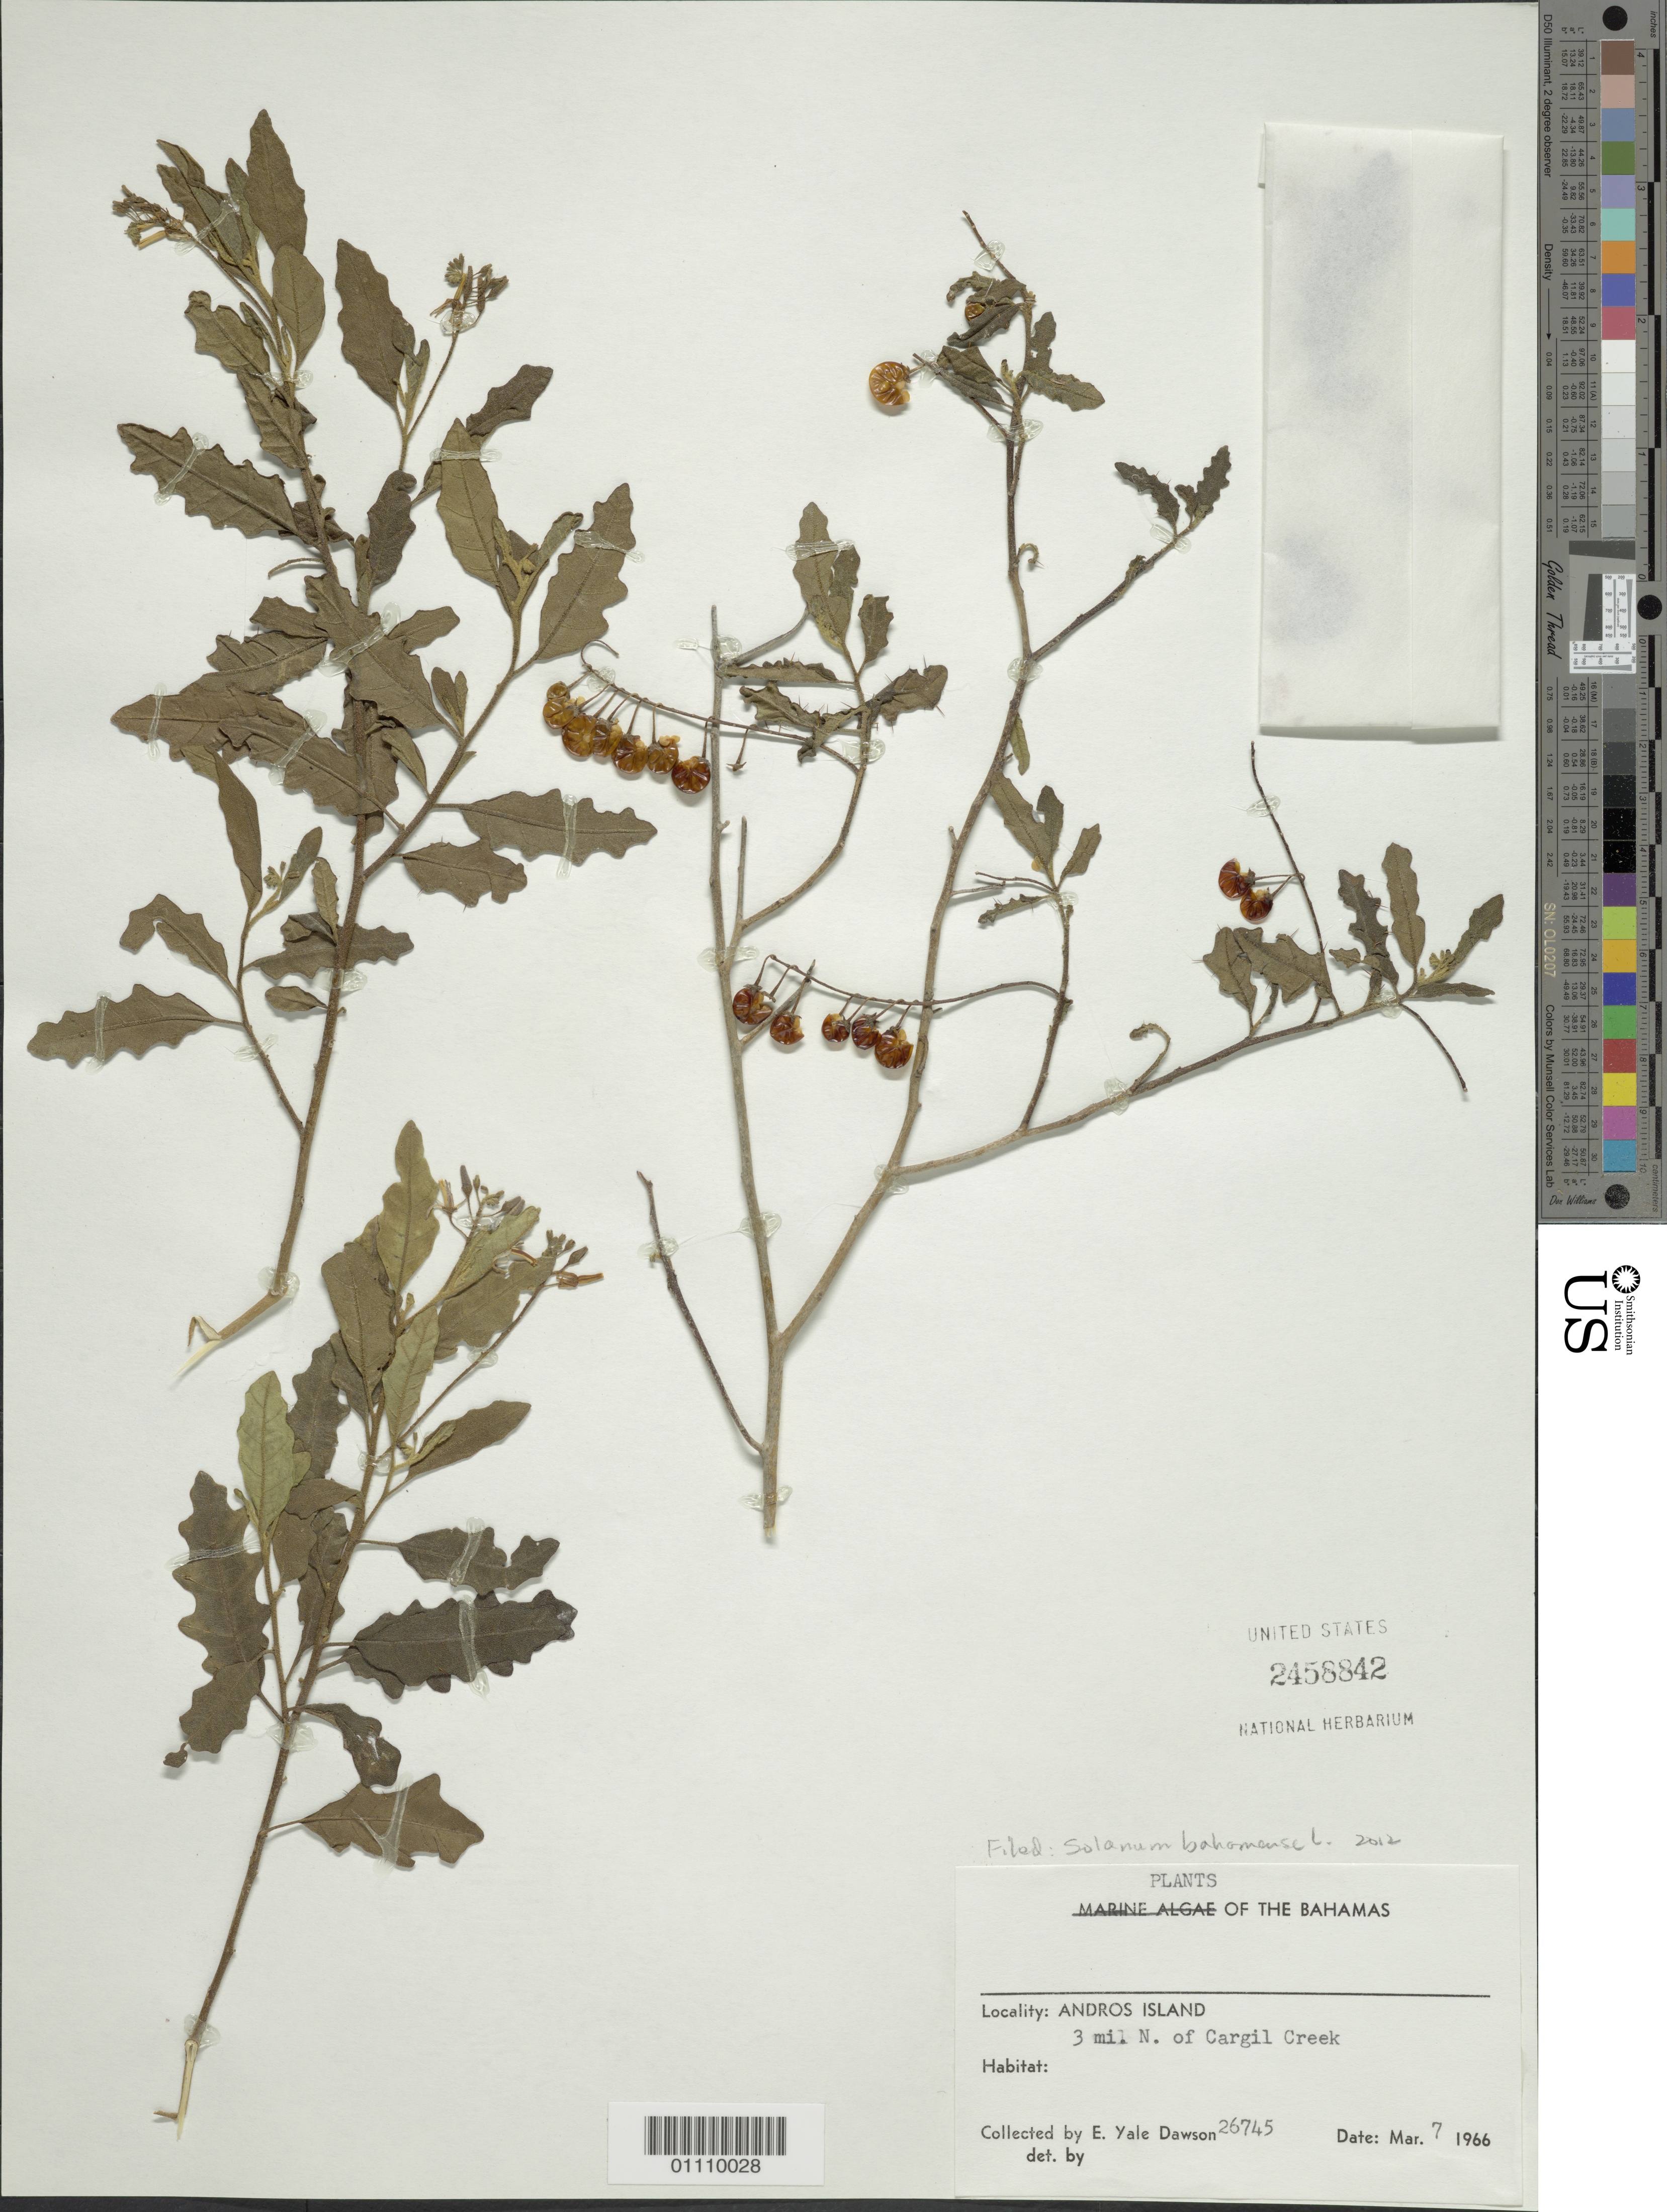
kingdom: Plantae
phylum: Tracheophyta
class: Magnoliopsida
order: Solanales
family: Solanaceae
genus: Solanum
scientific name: Solanum bahamense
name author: L.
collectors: E. Y. Dawson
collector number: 26745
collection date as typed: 07 Mar 1966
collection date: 1966-03-07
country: Bahamas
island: Andros I.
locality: Cargil Creek, 3 miles N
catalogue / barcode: US 2458842